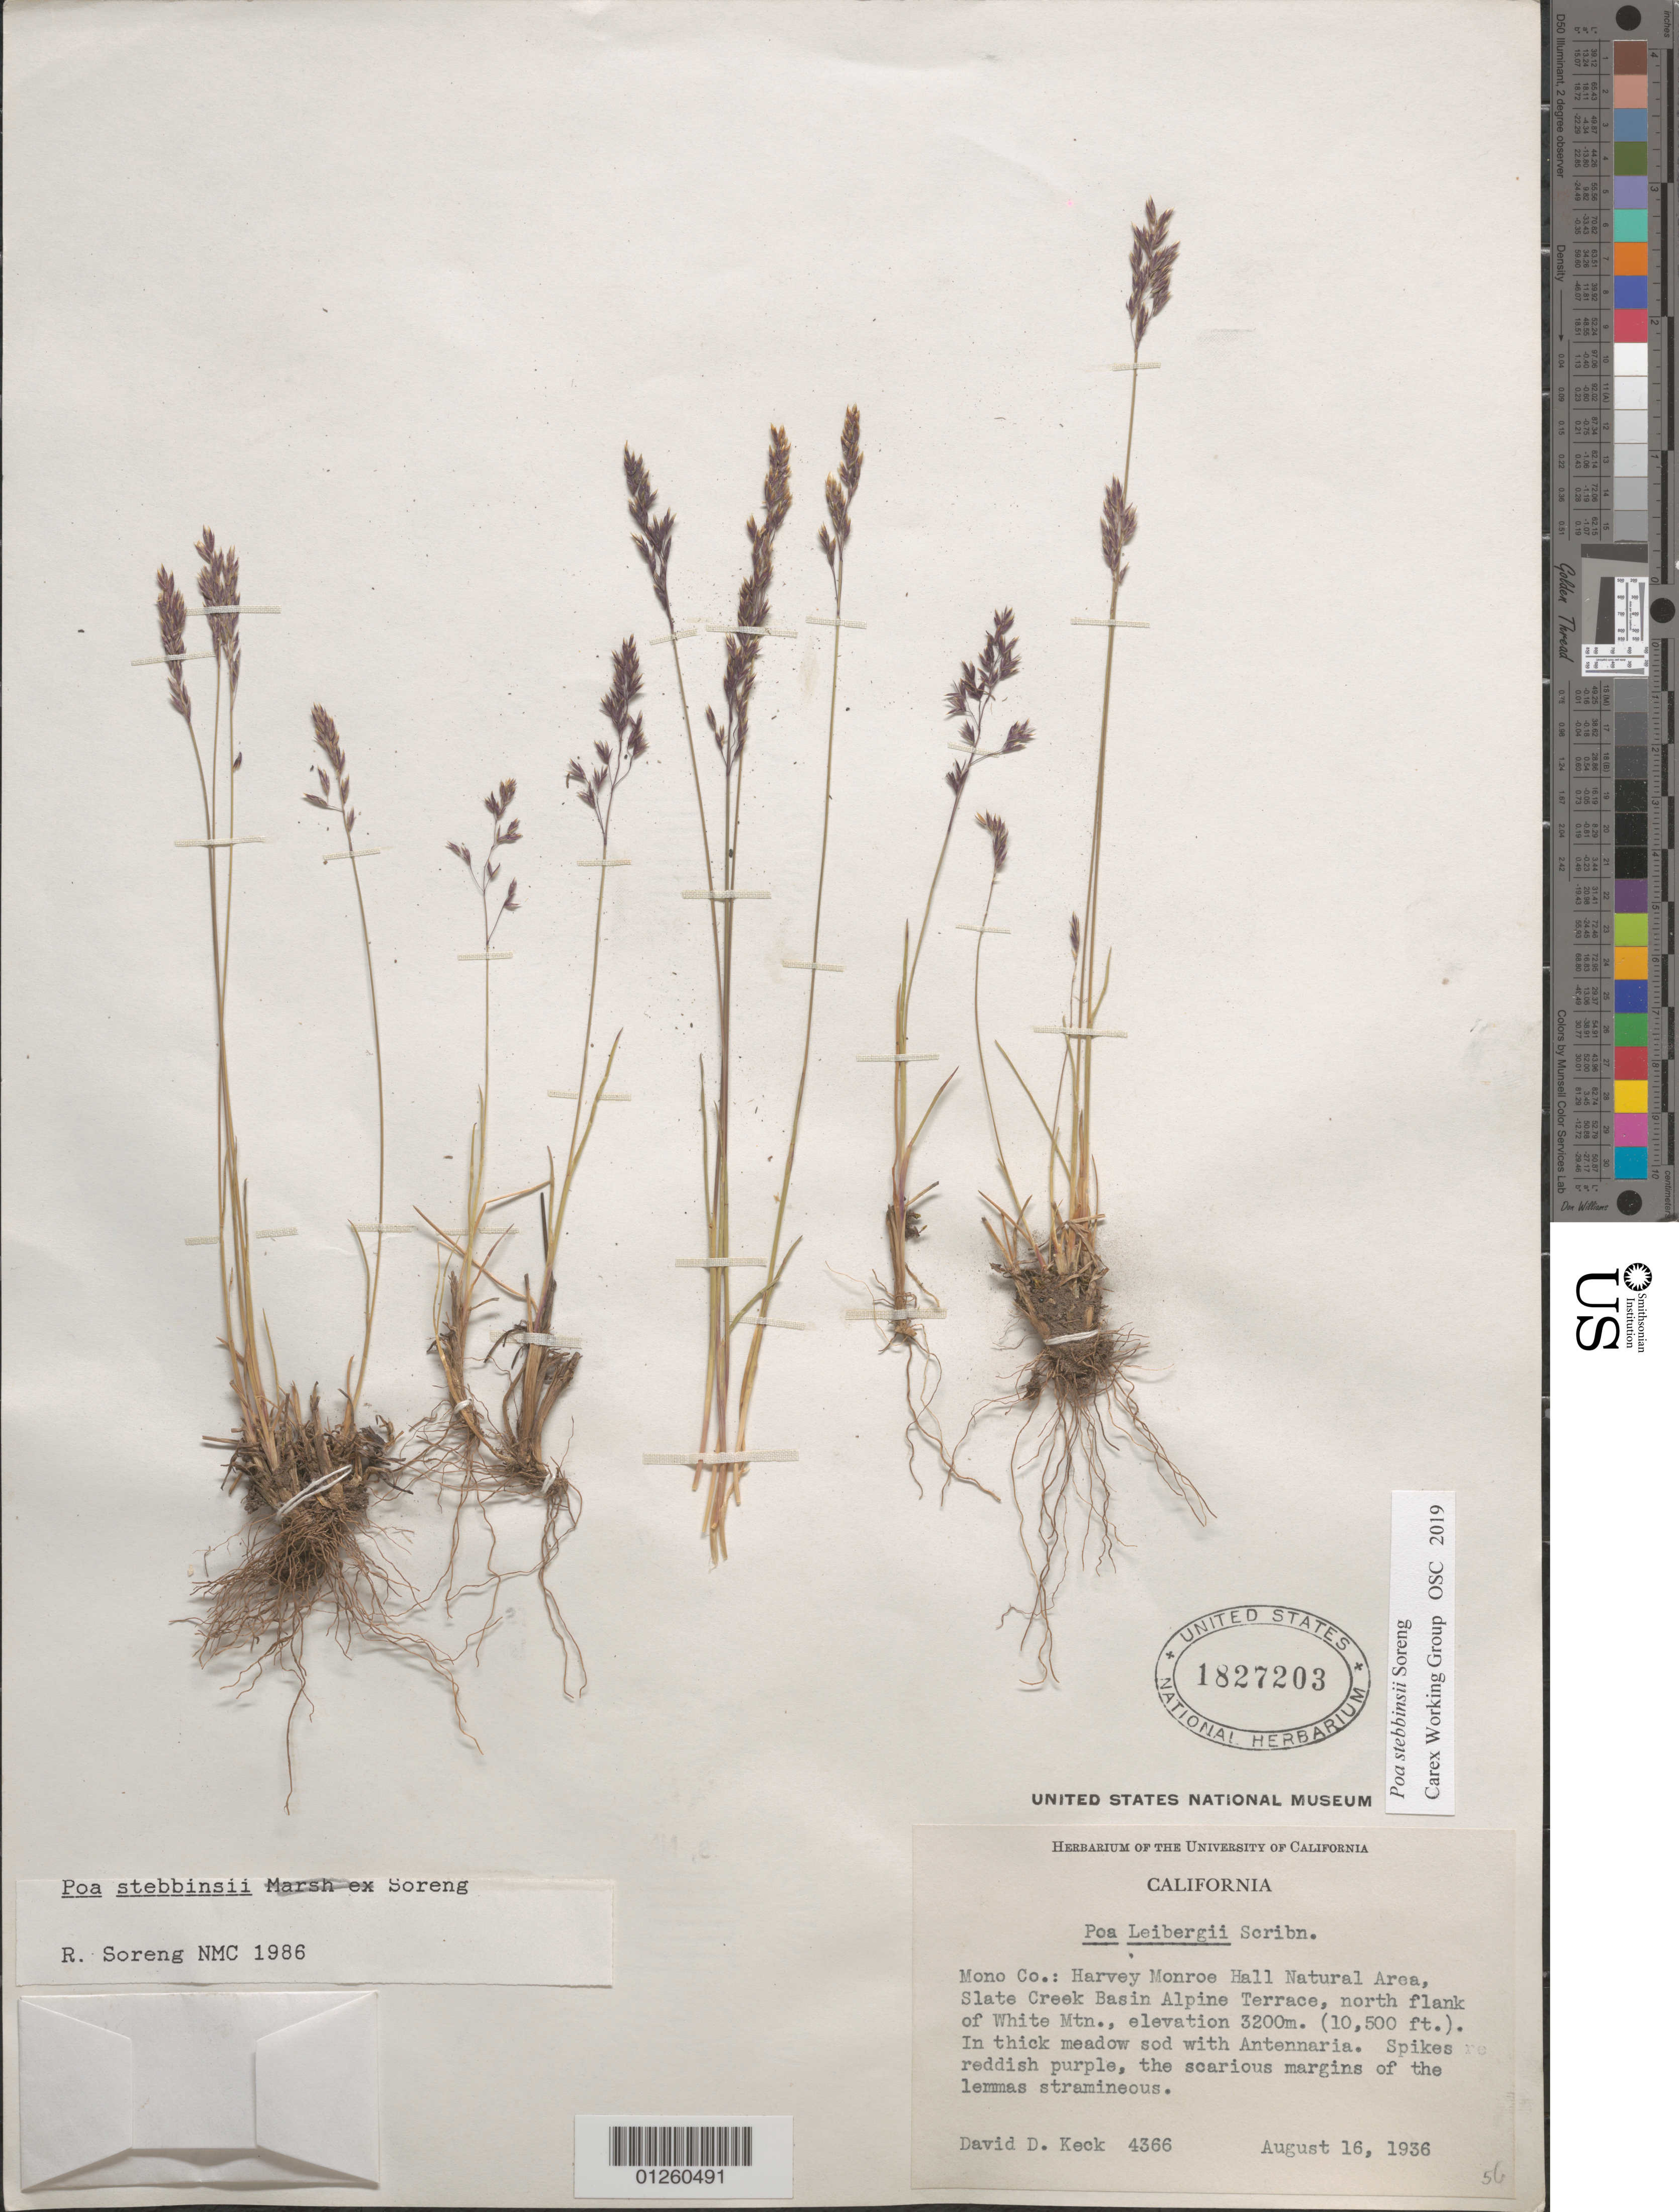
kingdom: Plantae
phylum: Tracheophyta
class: Liliopsida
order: Poales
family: Poaceae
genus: Poa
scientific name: Poa stebbinsii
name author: Soreng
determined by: Soreng, Robert J., Research Associate (BOT), Smithsonian Institution - National Museum of Natural History (UNITED STATES)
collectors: D. D. Keck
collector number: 4366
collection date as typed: August 16, 1936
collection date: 1936-08-16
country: United States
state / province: California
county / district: Mono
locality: Harvey Monroe Hall Natural Area, Slate Creek Basin Alpine Terrace, north flank of White Mtn.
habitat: In thick meadow sod with Antennaria.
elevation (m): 3200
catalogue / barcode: US 1827203